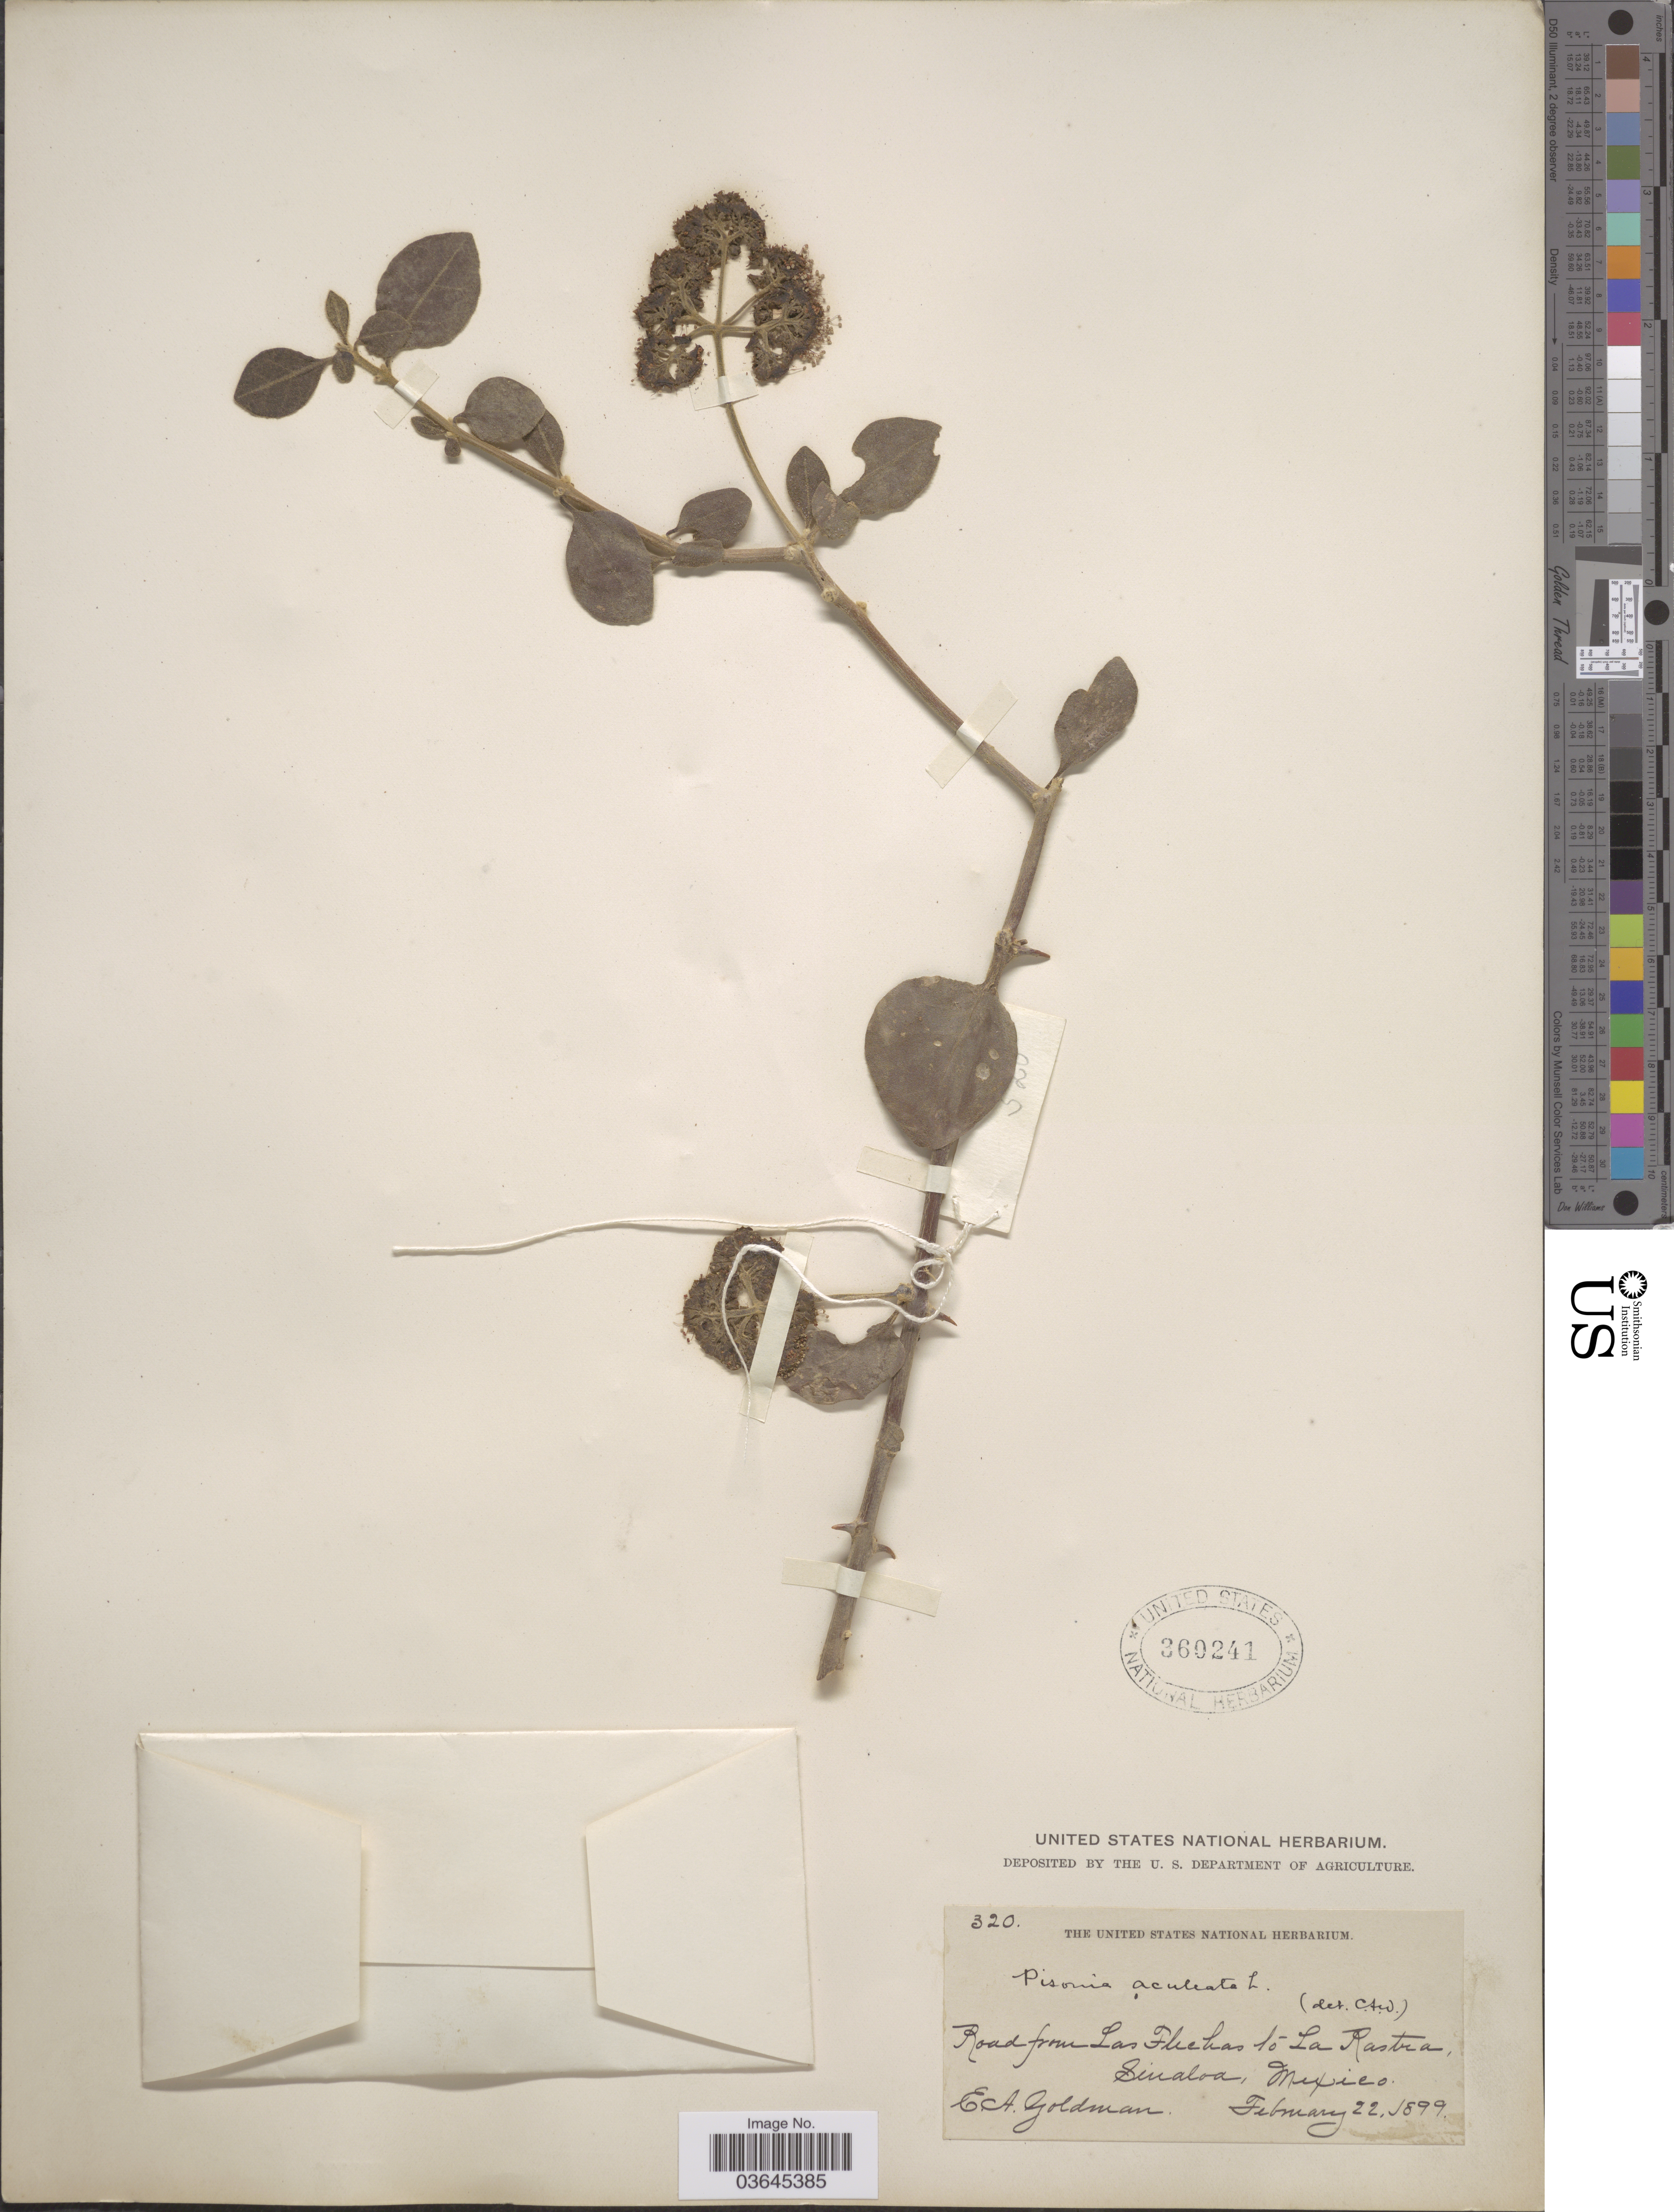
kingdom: Plantae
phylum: Tracheophyta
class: Magnoliopsida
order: Caryophyllales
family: Nyctaginaceae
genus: Pisonia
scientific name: Pisonia aculeata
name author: L.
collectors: E. A. Goldman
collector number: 320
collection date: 1899-02-22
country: Mexico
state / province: Sinaloa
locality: Road from Las Flechas to La Rastra.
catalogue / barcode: US 360241